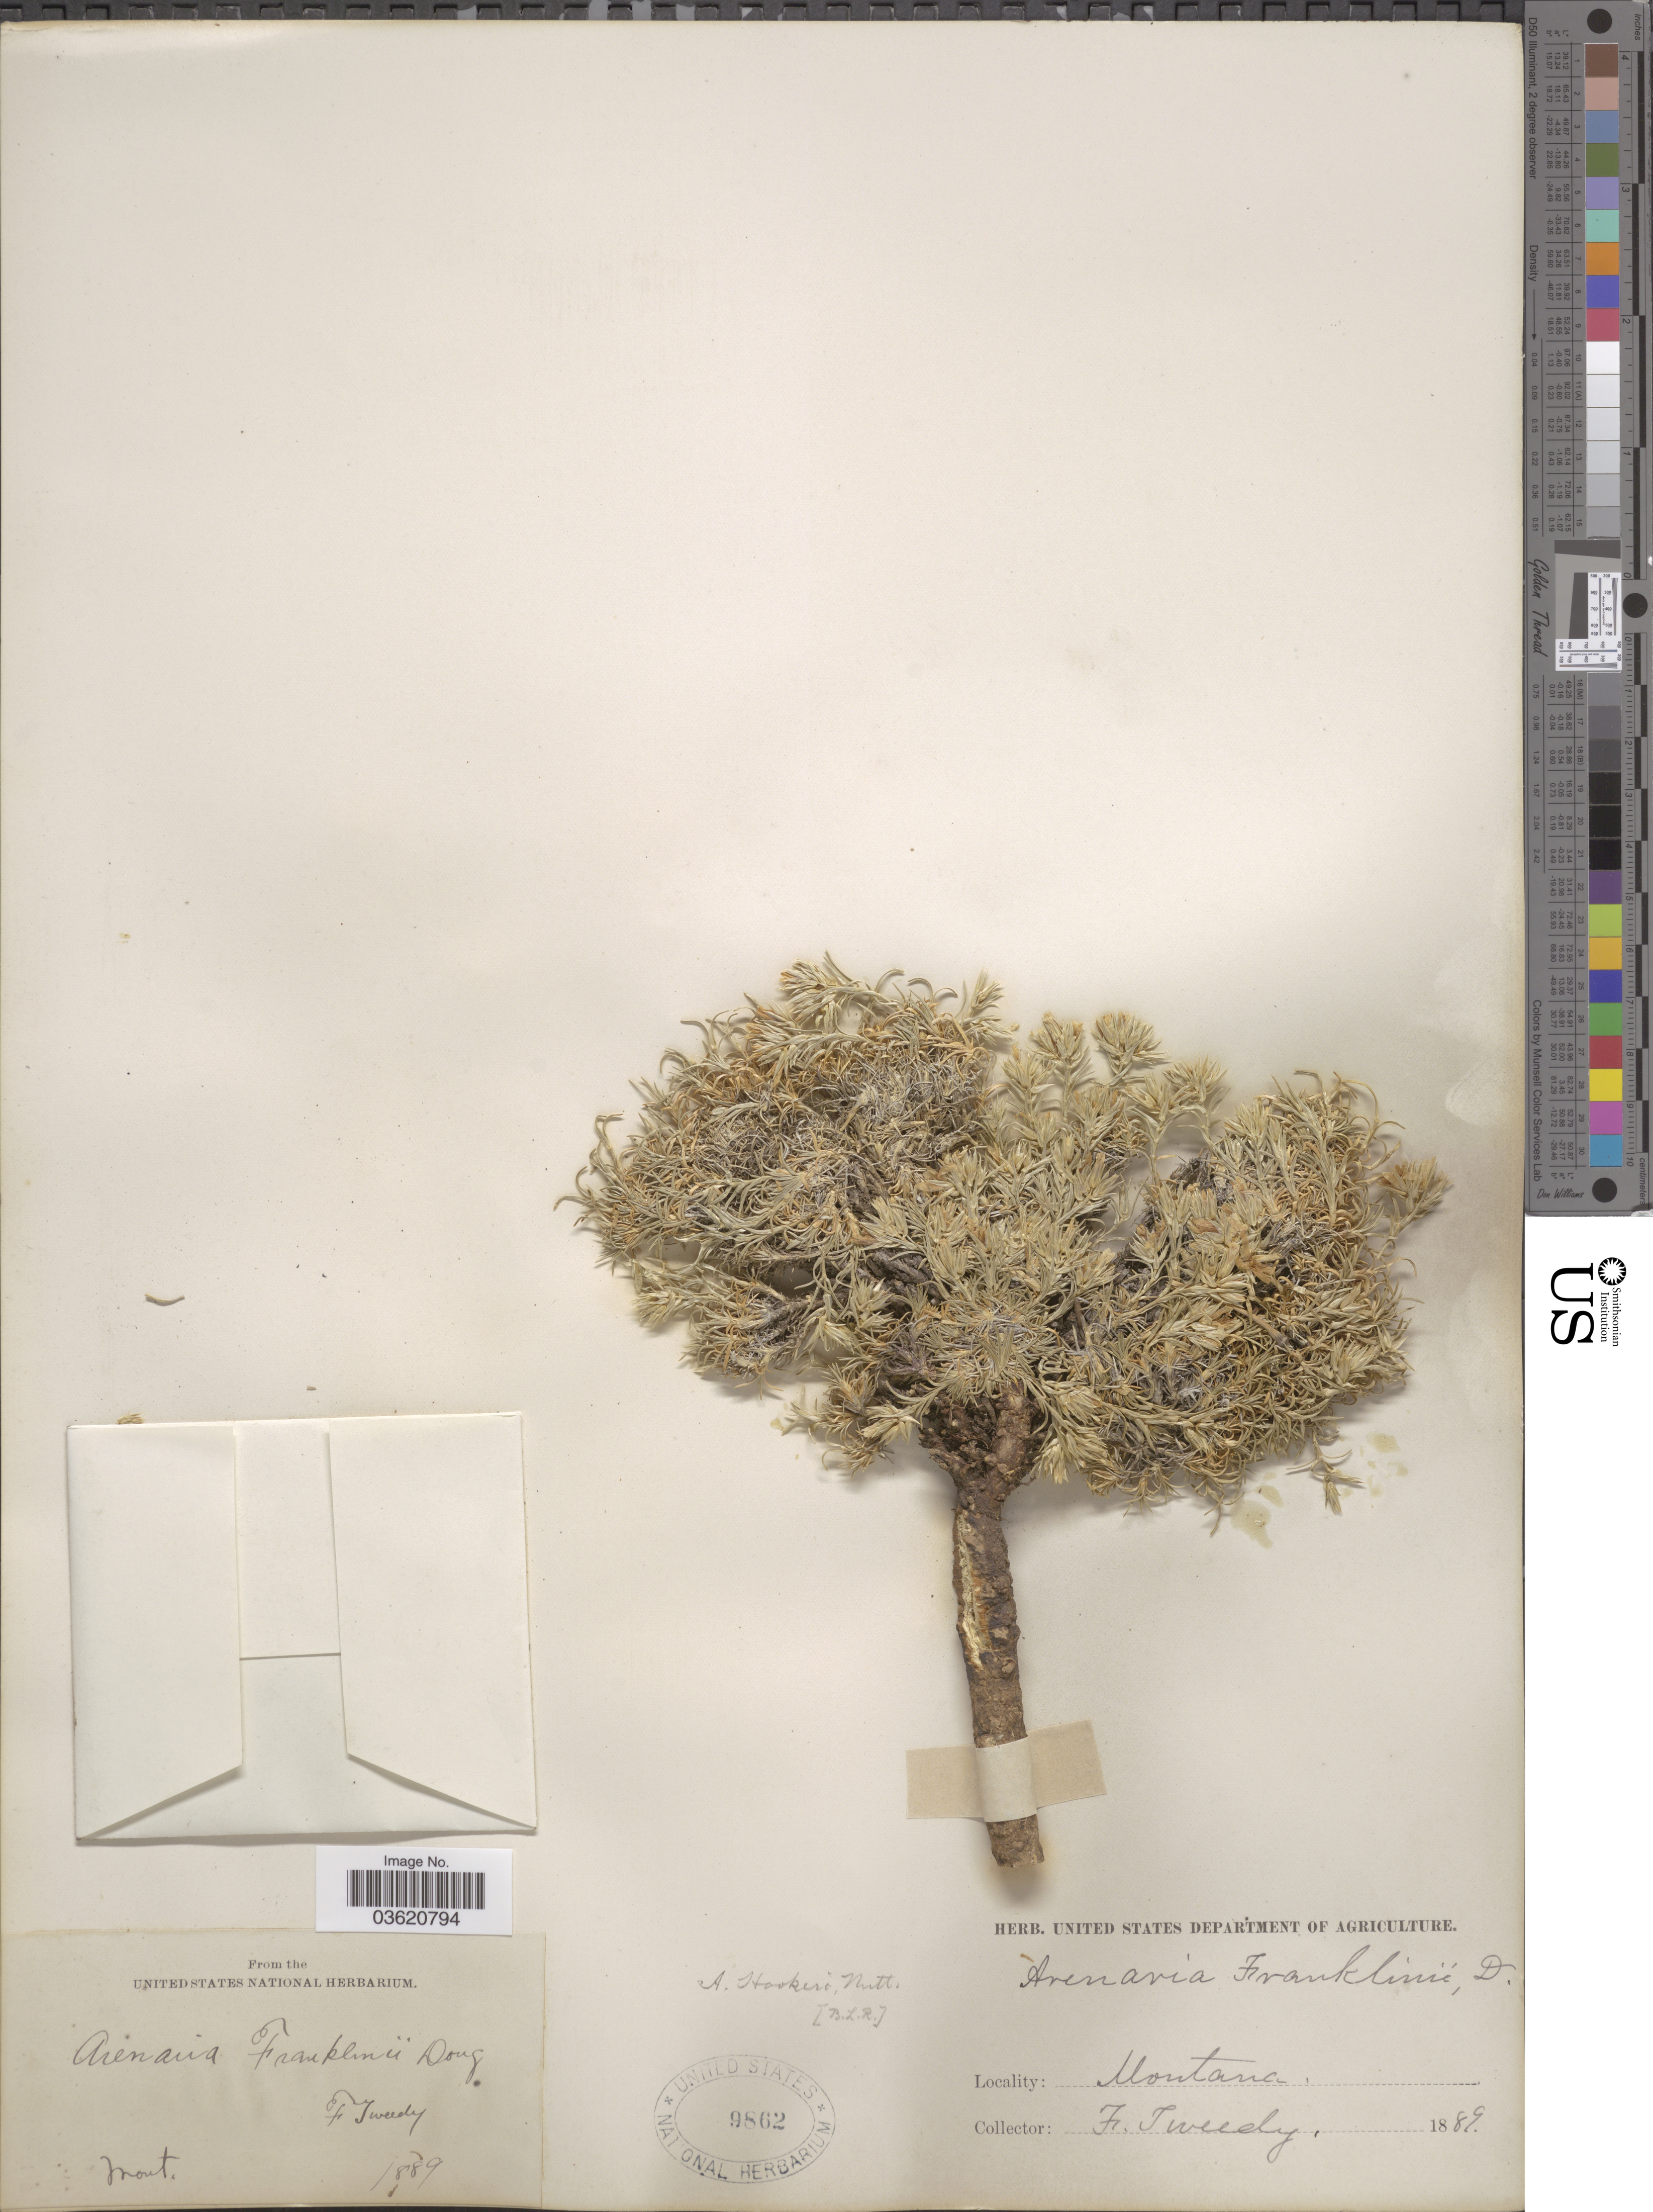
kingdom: Plantae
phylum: Tracheophyta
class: Magnoliopsida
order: Caryophyllales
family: Caryophyllaceae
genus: Eremogone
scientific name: Eremogone hookeri var. hookeri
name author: (Nutt.) W.A. Weber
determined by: Strong, Mark T., (BOT), Smithsonian Institution - National Museum of Natural History (UNITED STATES)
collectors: F. Tweedy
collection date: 1889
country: United States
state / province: Montana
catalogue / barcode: US 9862